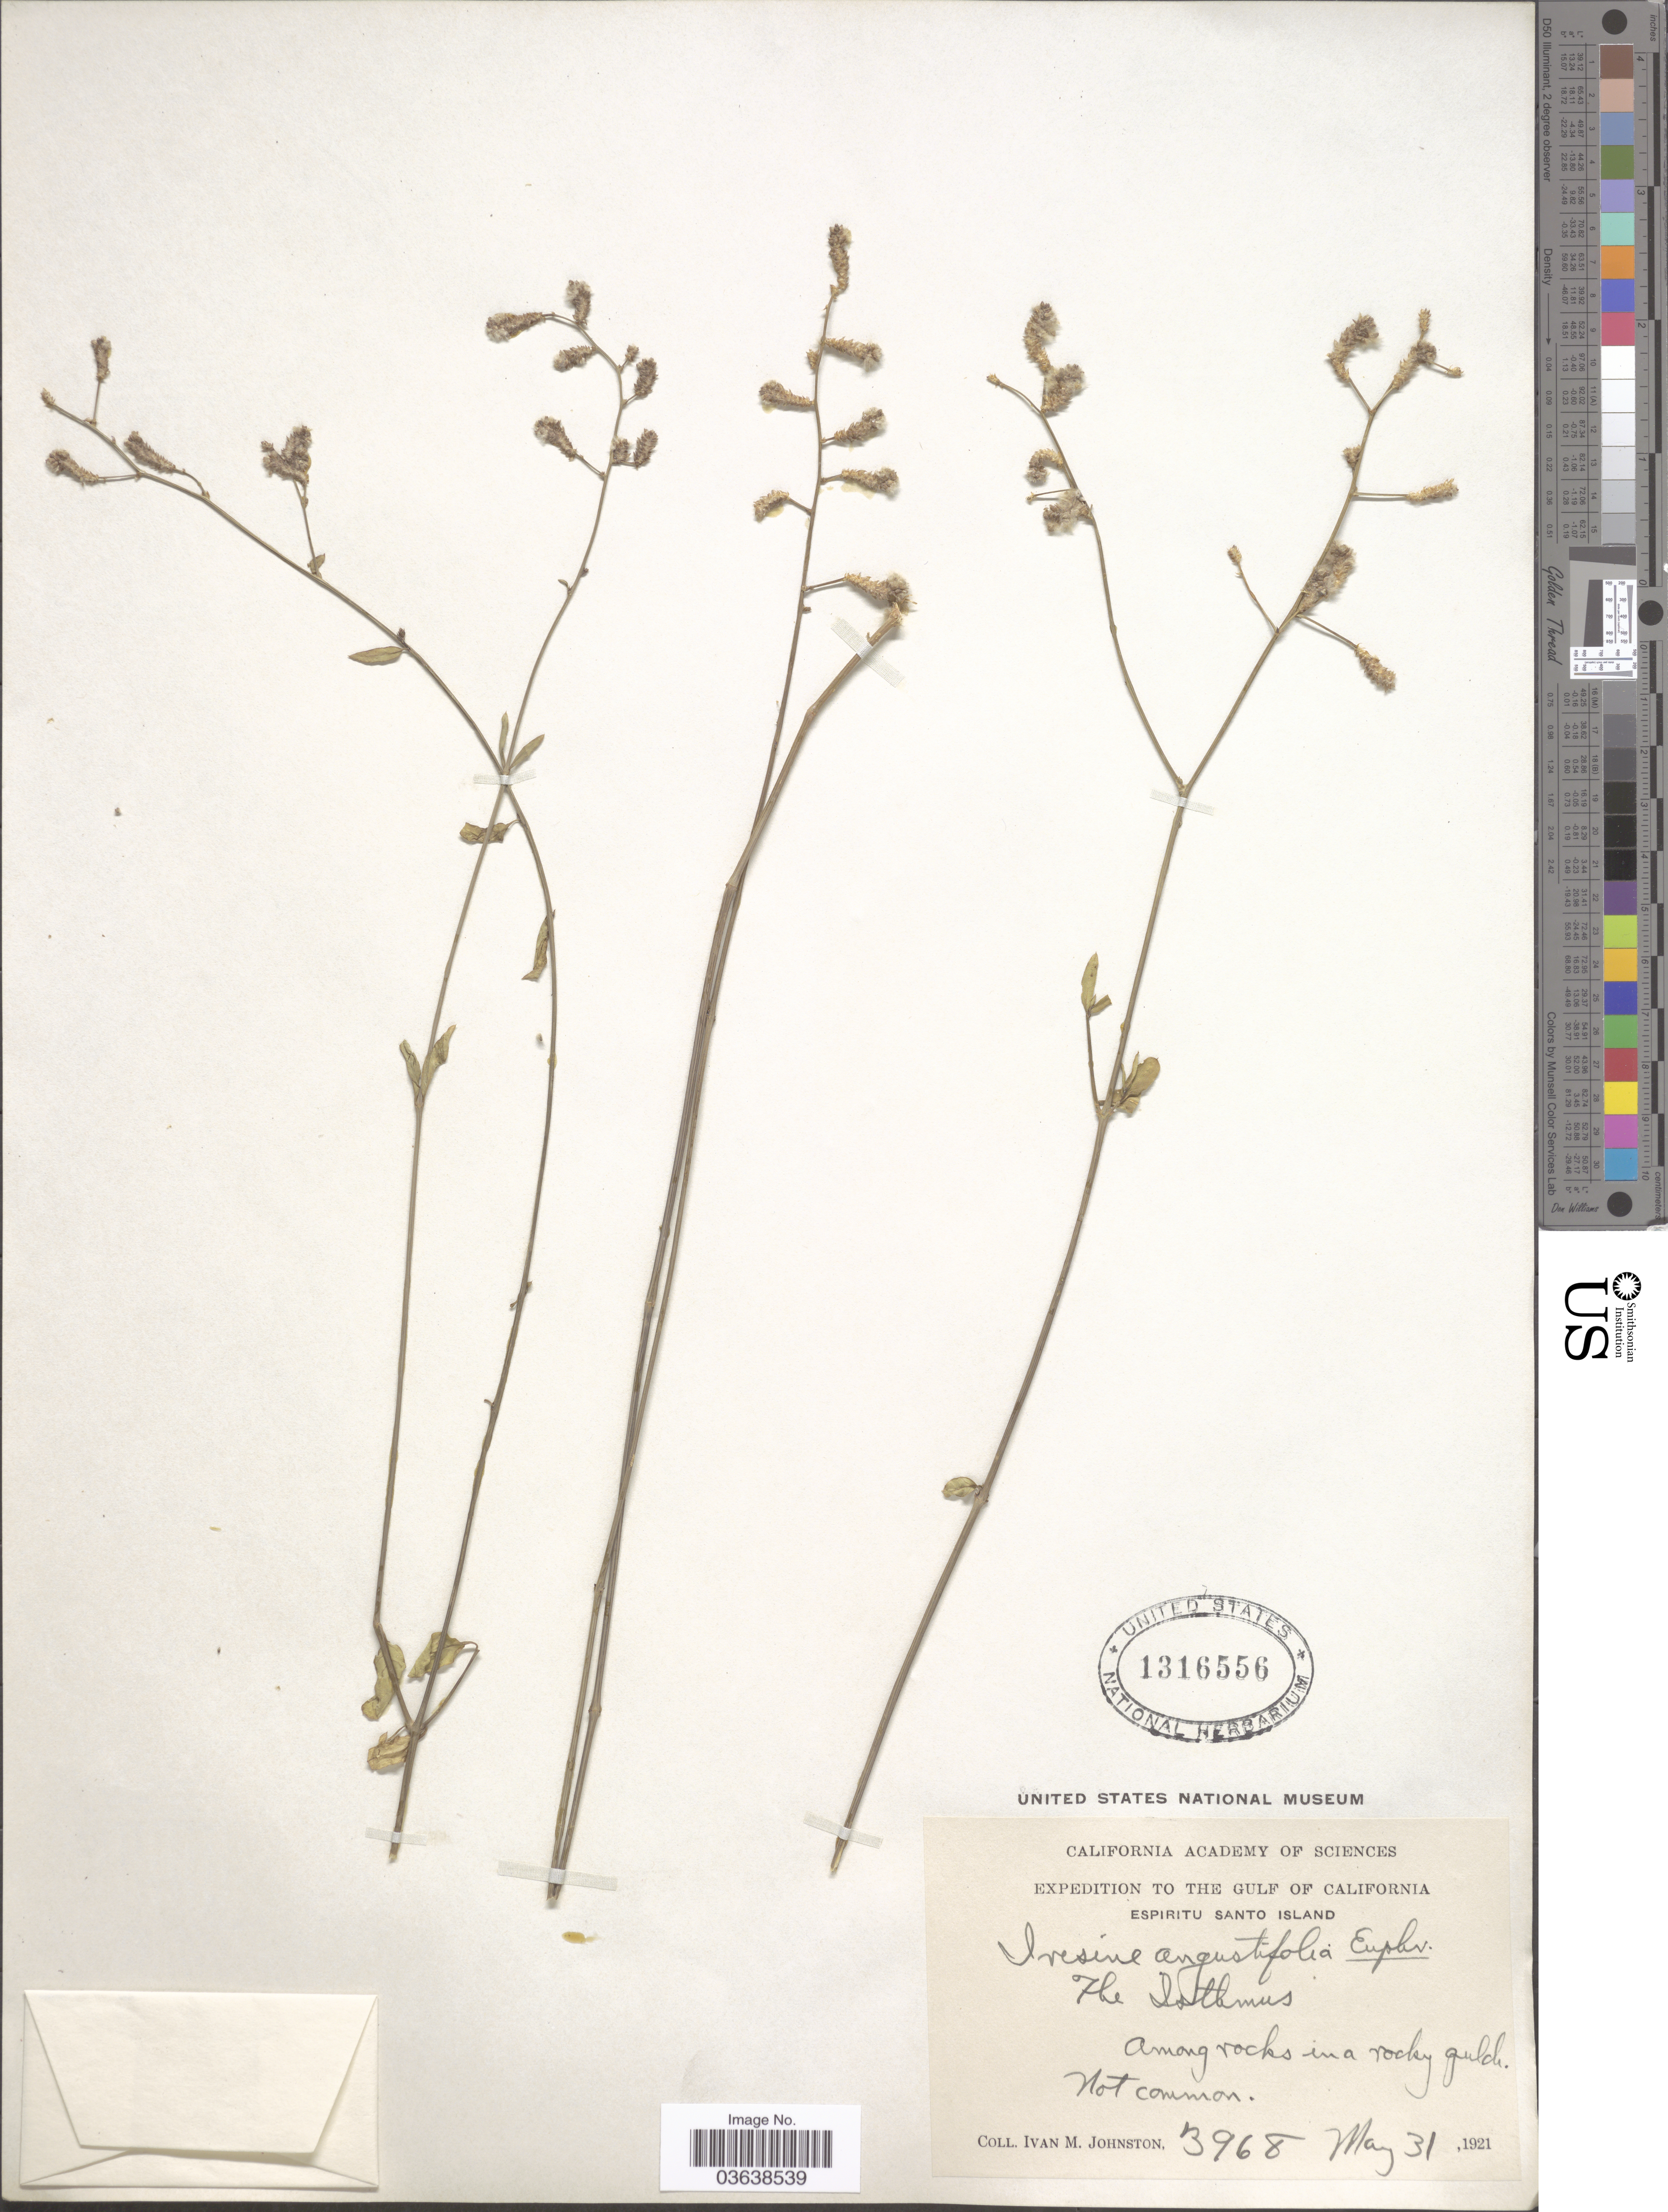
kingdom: Plantae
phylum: Tracheophyta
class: Magnoliopsida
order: Caryophyllales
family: Amaranthaceae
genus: Iresine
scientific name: Iresine angustifolia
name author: Euphrasén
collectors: I.M. Johnston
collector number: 3968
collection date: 1921-05-31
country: Mexico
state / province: Baja California Sur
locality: The Gulf of California. Espiritu Santo Island. The Isthmus.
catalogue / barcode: US 1316556